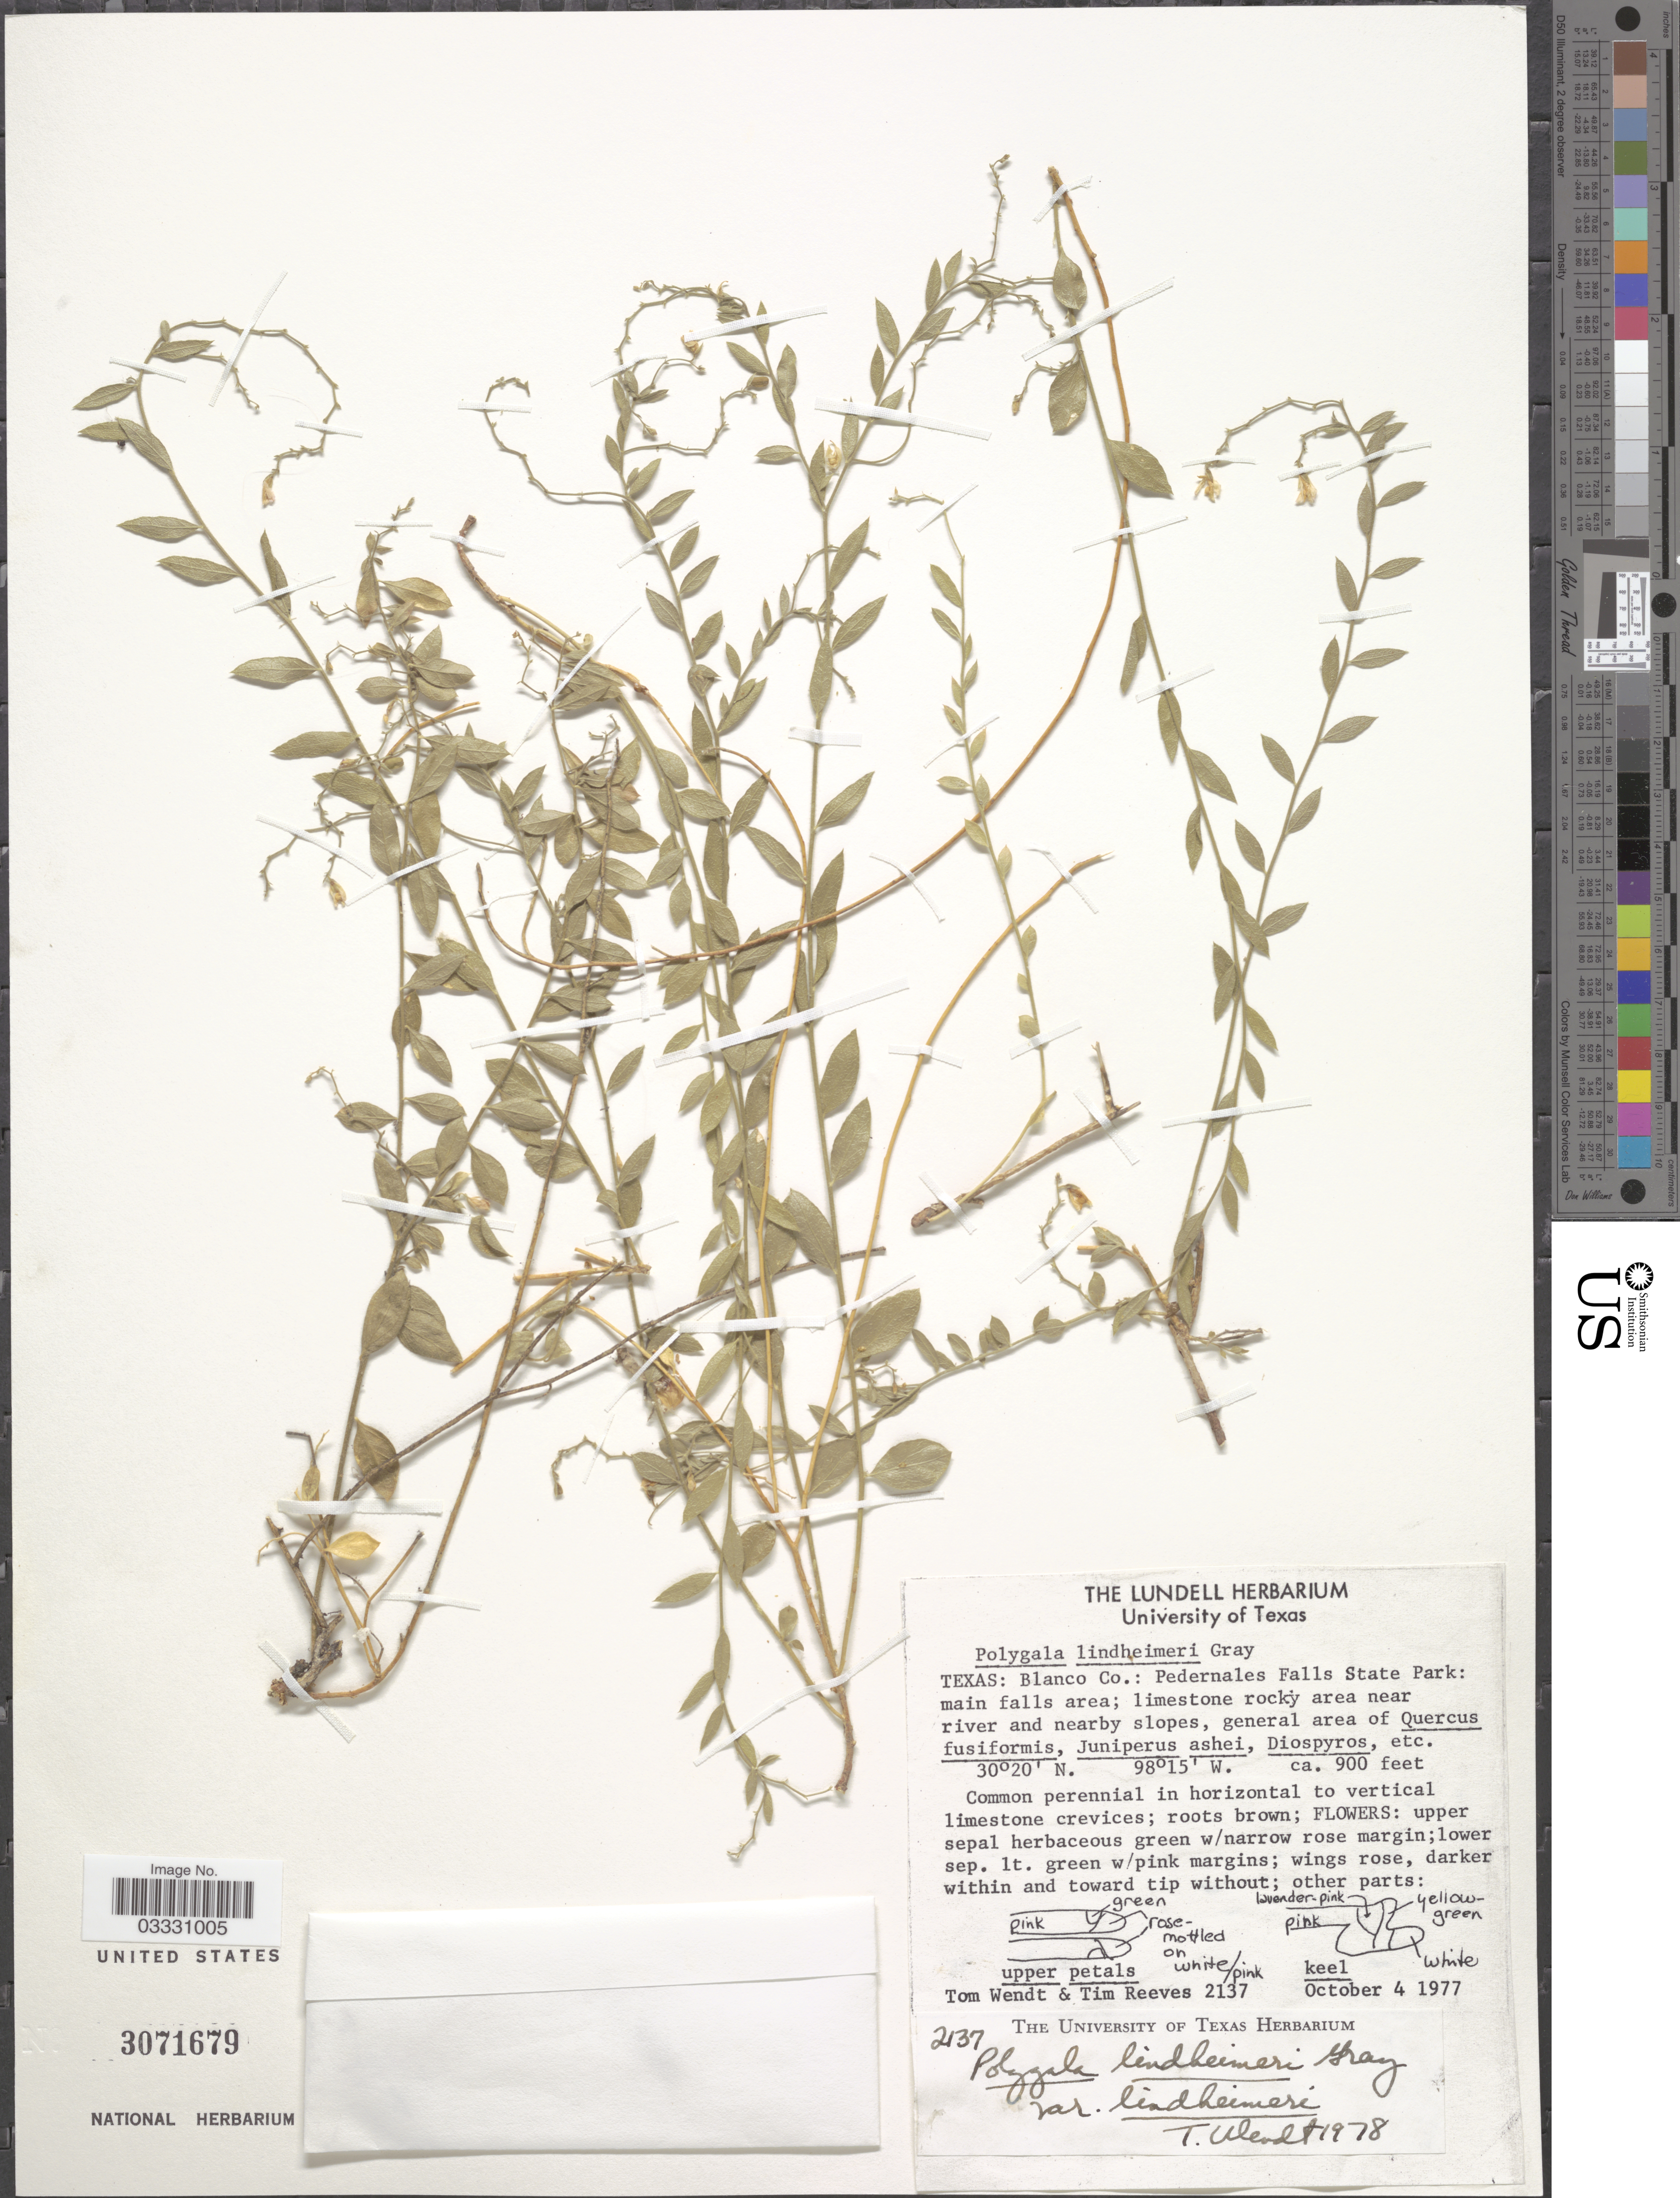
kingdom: Plantae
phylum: Tracheophyta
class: Magnoliopsida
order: Fabales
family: Polygalaceae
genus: Rhinotropis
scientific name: Rhinotropis lindheimeri var. lindheimeri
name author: (A. Gray) J.R. Abbott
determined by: Strong, Mark T., (BOT), Smithsonian Institution - National Museum of Natural History (UNITED STATES)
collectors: T. L. Wendt & T. Reeves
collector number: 2137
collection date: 1977-10-04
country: United States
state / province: Texas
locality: Blanco Co.: Pedernales Falls State Park: main falls area.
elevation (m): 274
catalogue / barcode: US 3071679